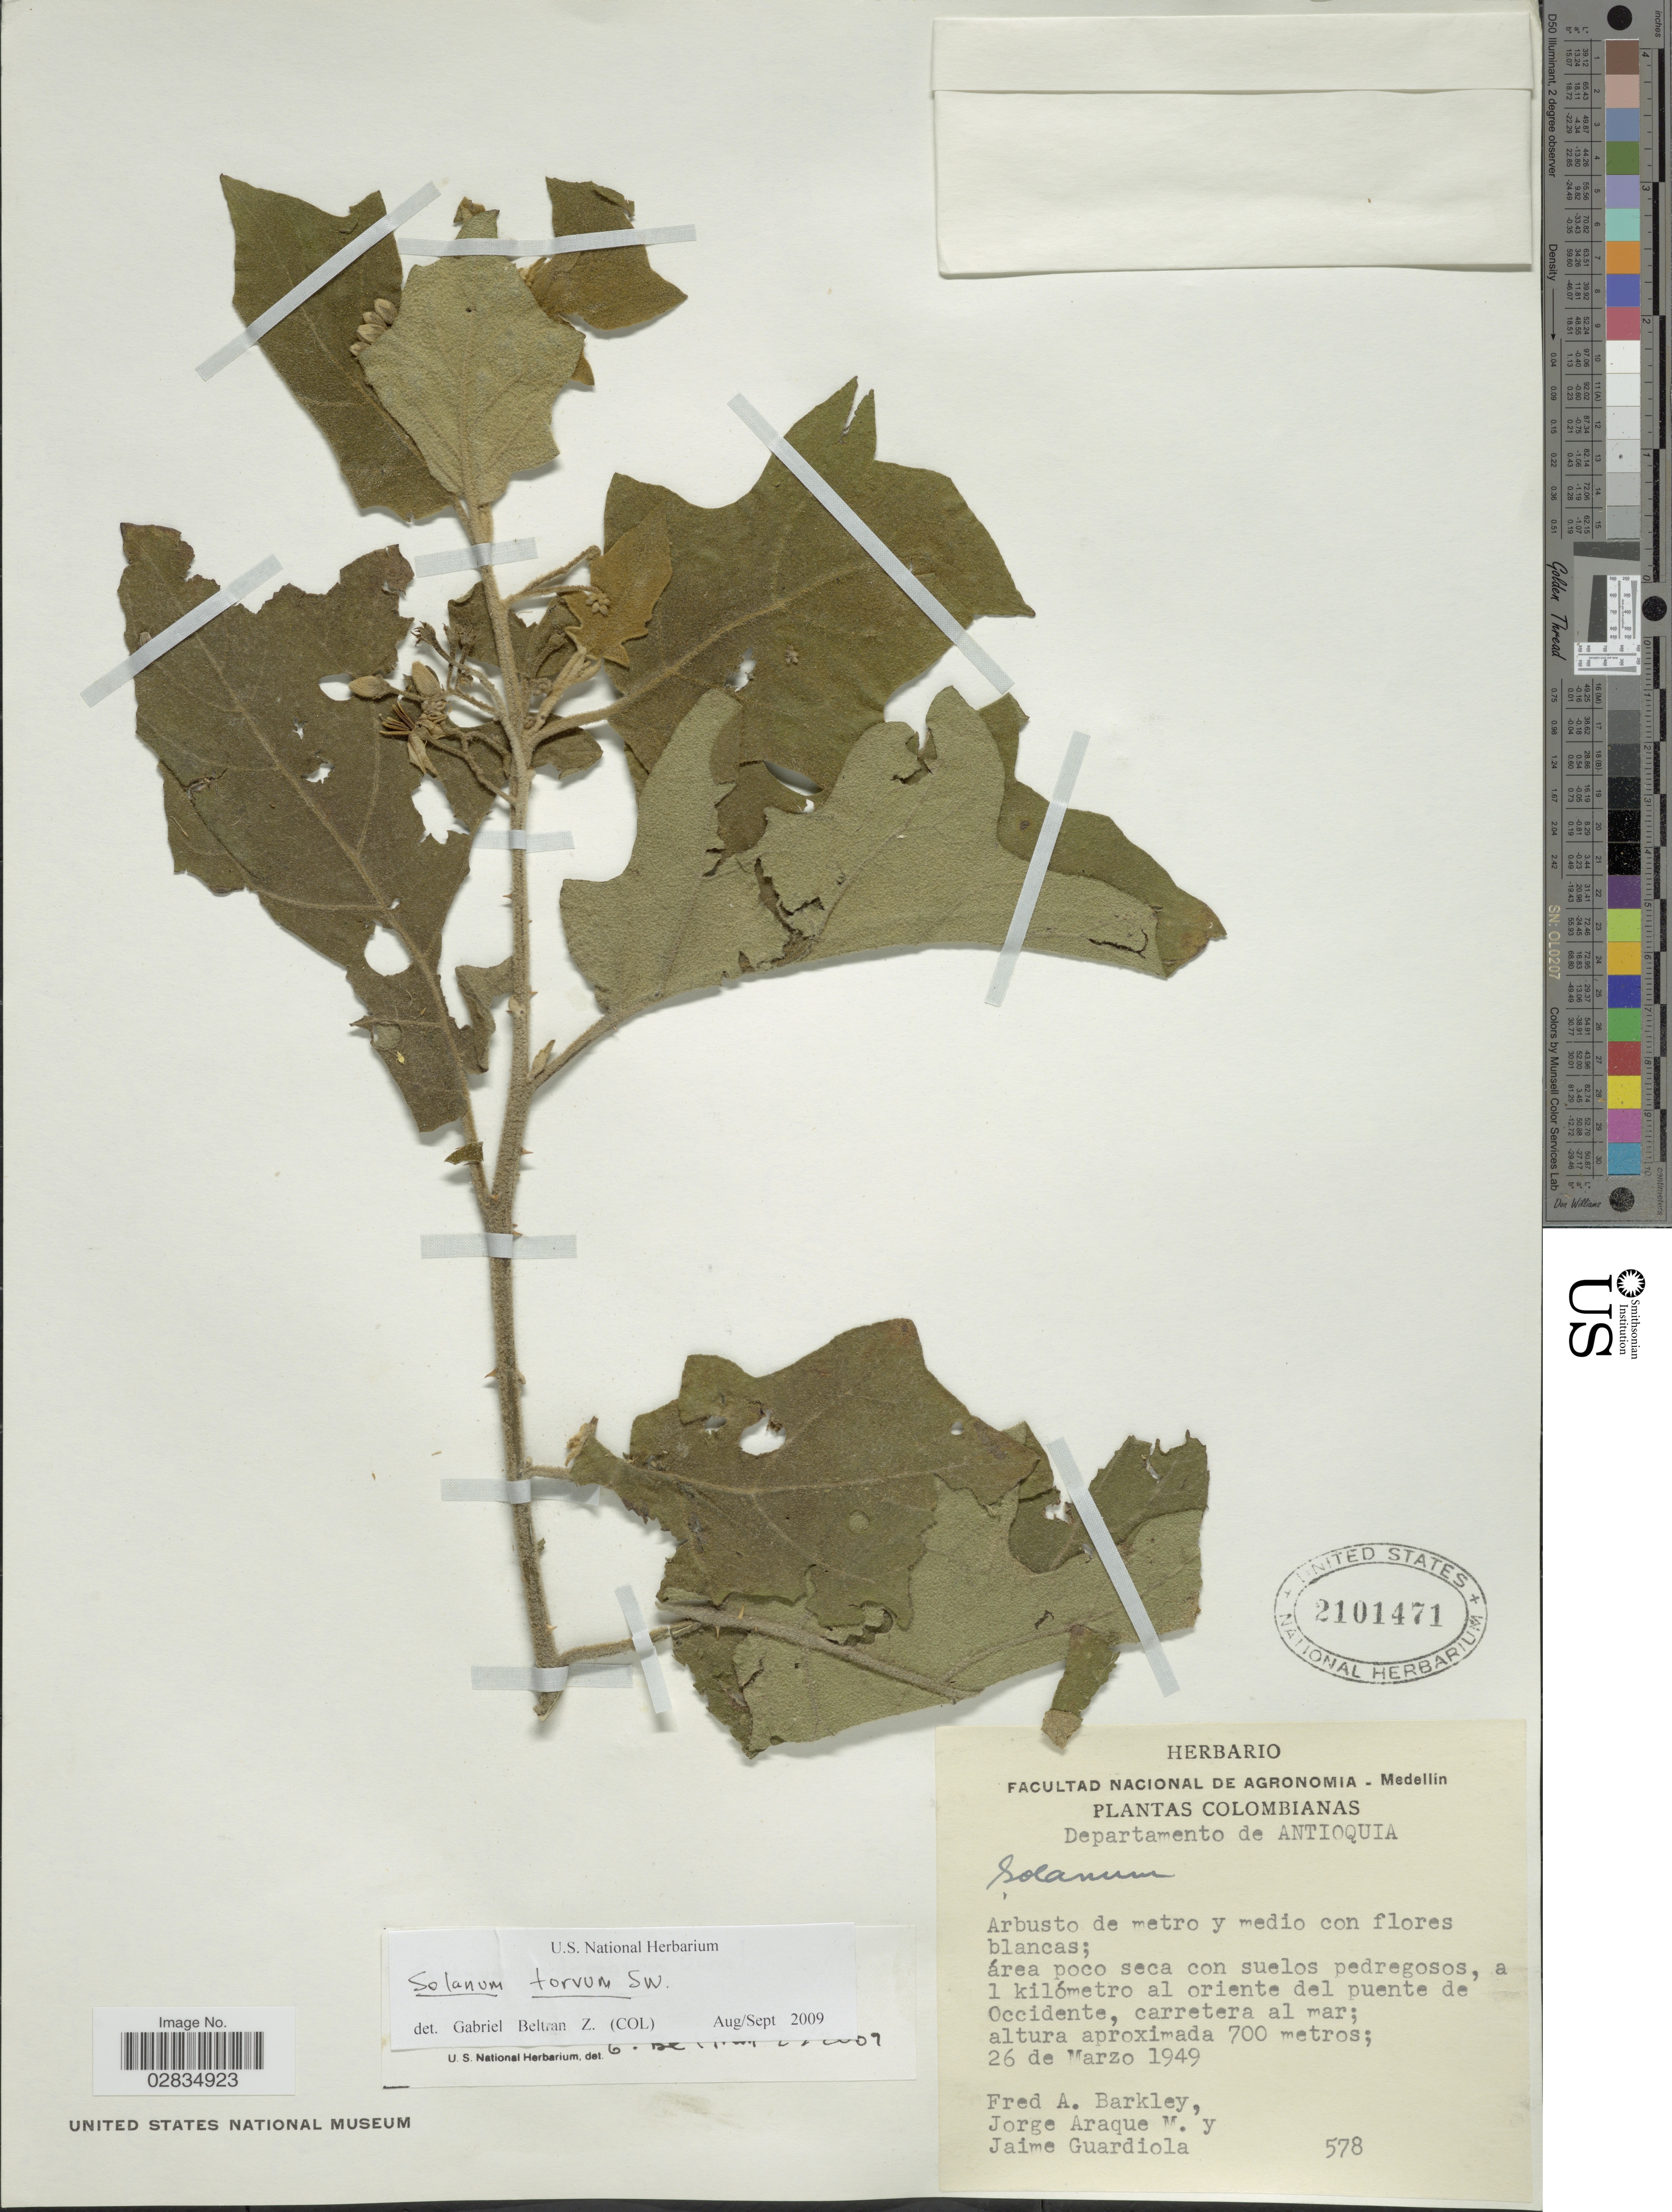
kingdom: Plantae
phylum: Tracheophyta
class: Magnoliopsida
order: Solanales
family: Solanaceae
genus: Solanum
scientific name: Solanum torvum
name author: Sw.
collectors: F. A. Barkley, J. Araque Molina & J. Guardiola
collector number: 578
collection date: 1949-03-26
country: Colombia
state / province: Antioquia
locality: Departamento de Antioquia, a 1 kilómetro al oriente del puente de Occidente, carretera al mar.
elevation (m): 700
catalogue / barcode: US 2101471